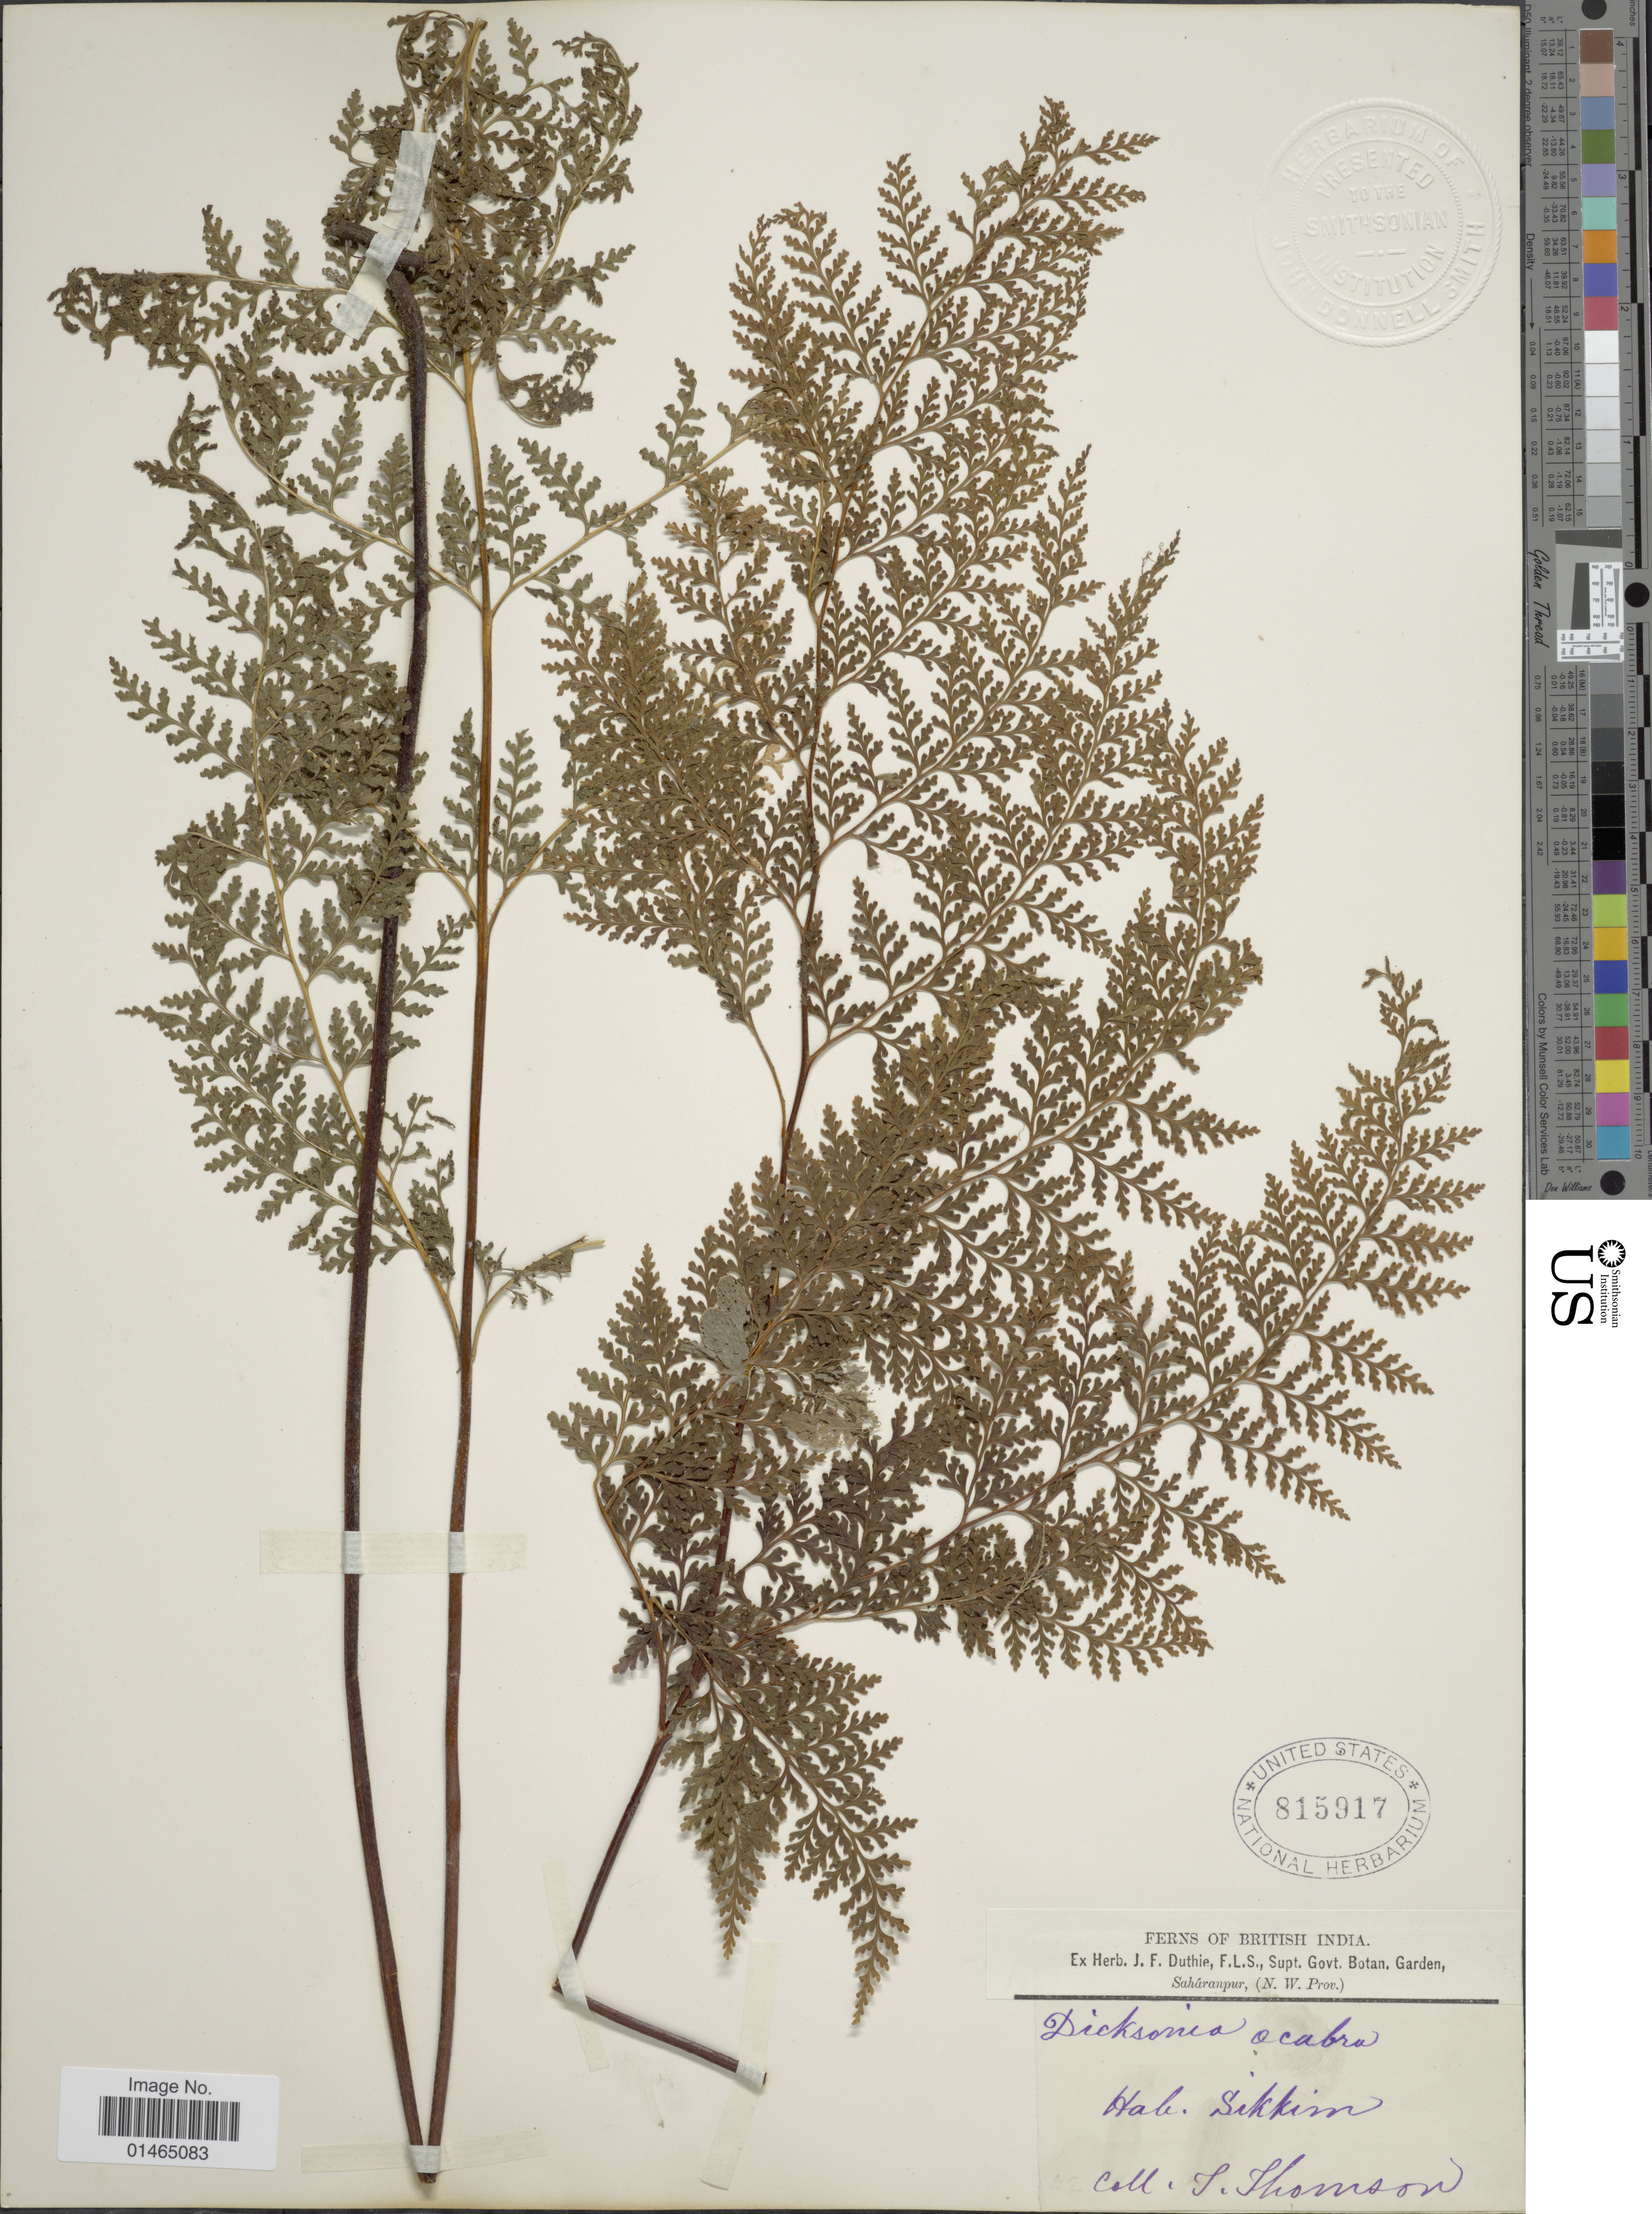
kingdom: Plantae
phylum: Tracheophyta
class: Polypodiopsida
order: Polypodiales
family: Dennstaedtiaceae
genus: Dennstaedtia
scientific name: Dennstaedtia scabra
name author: (Wall. ex Hook.) T. Moore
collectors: T. Thomson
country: India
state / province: Sikkim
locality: Ferns of British India.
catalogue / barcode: US 815917